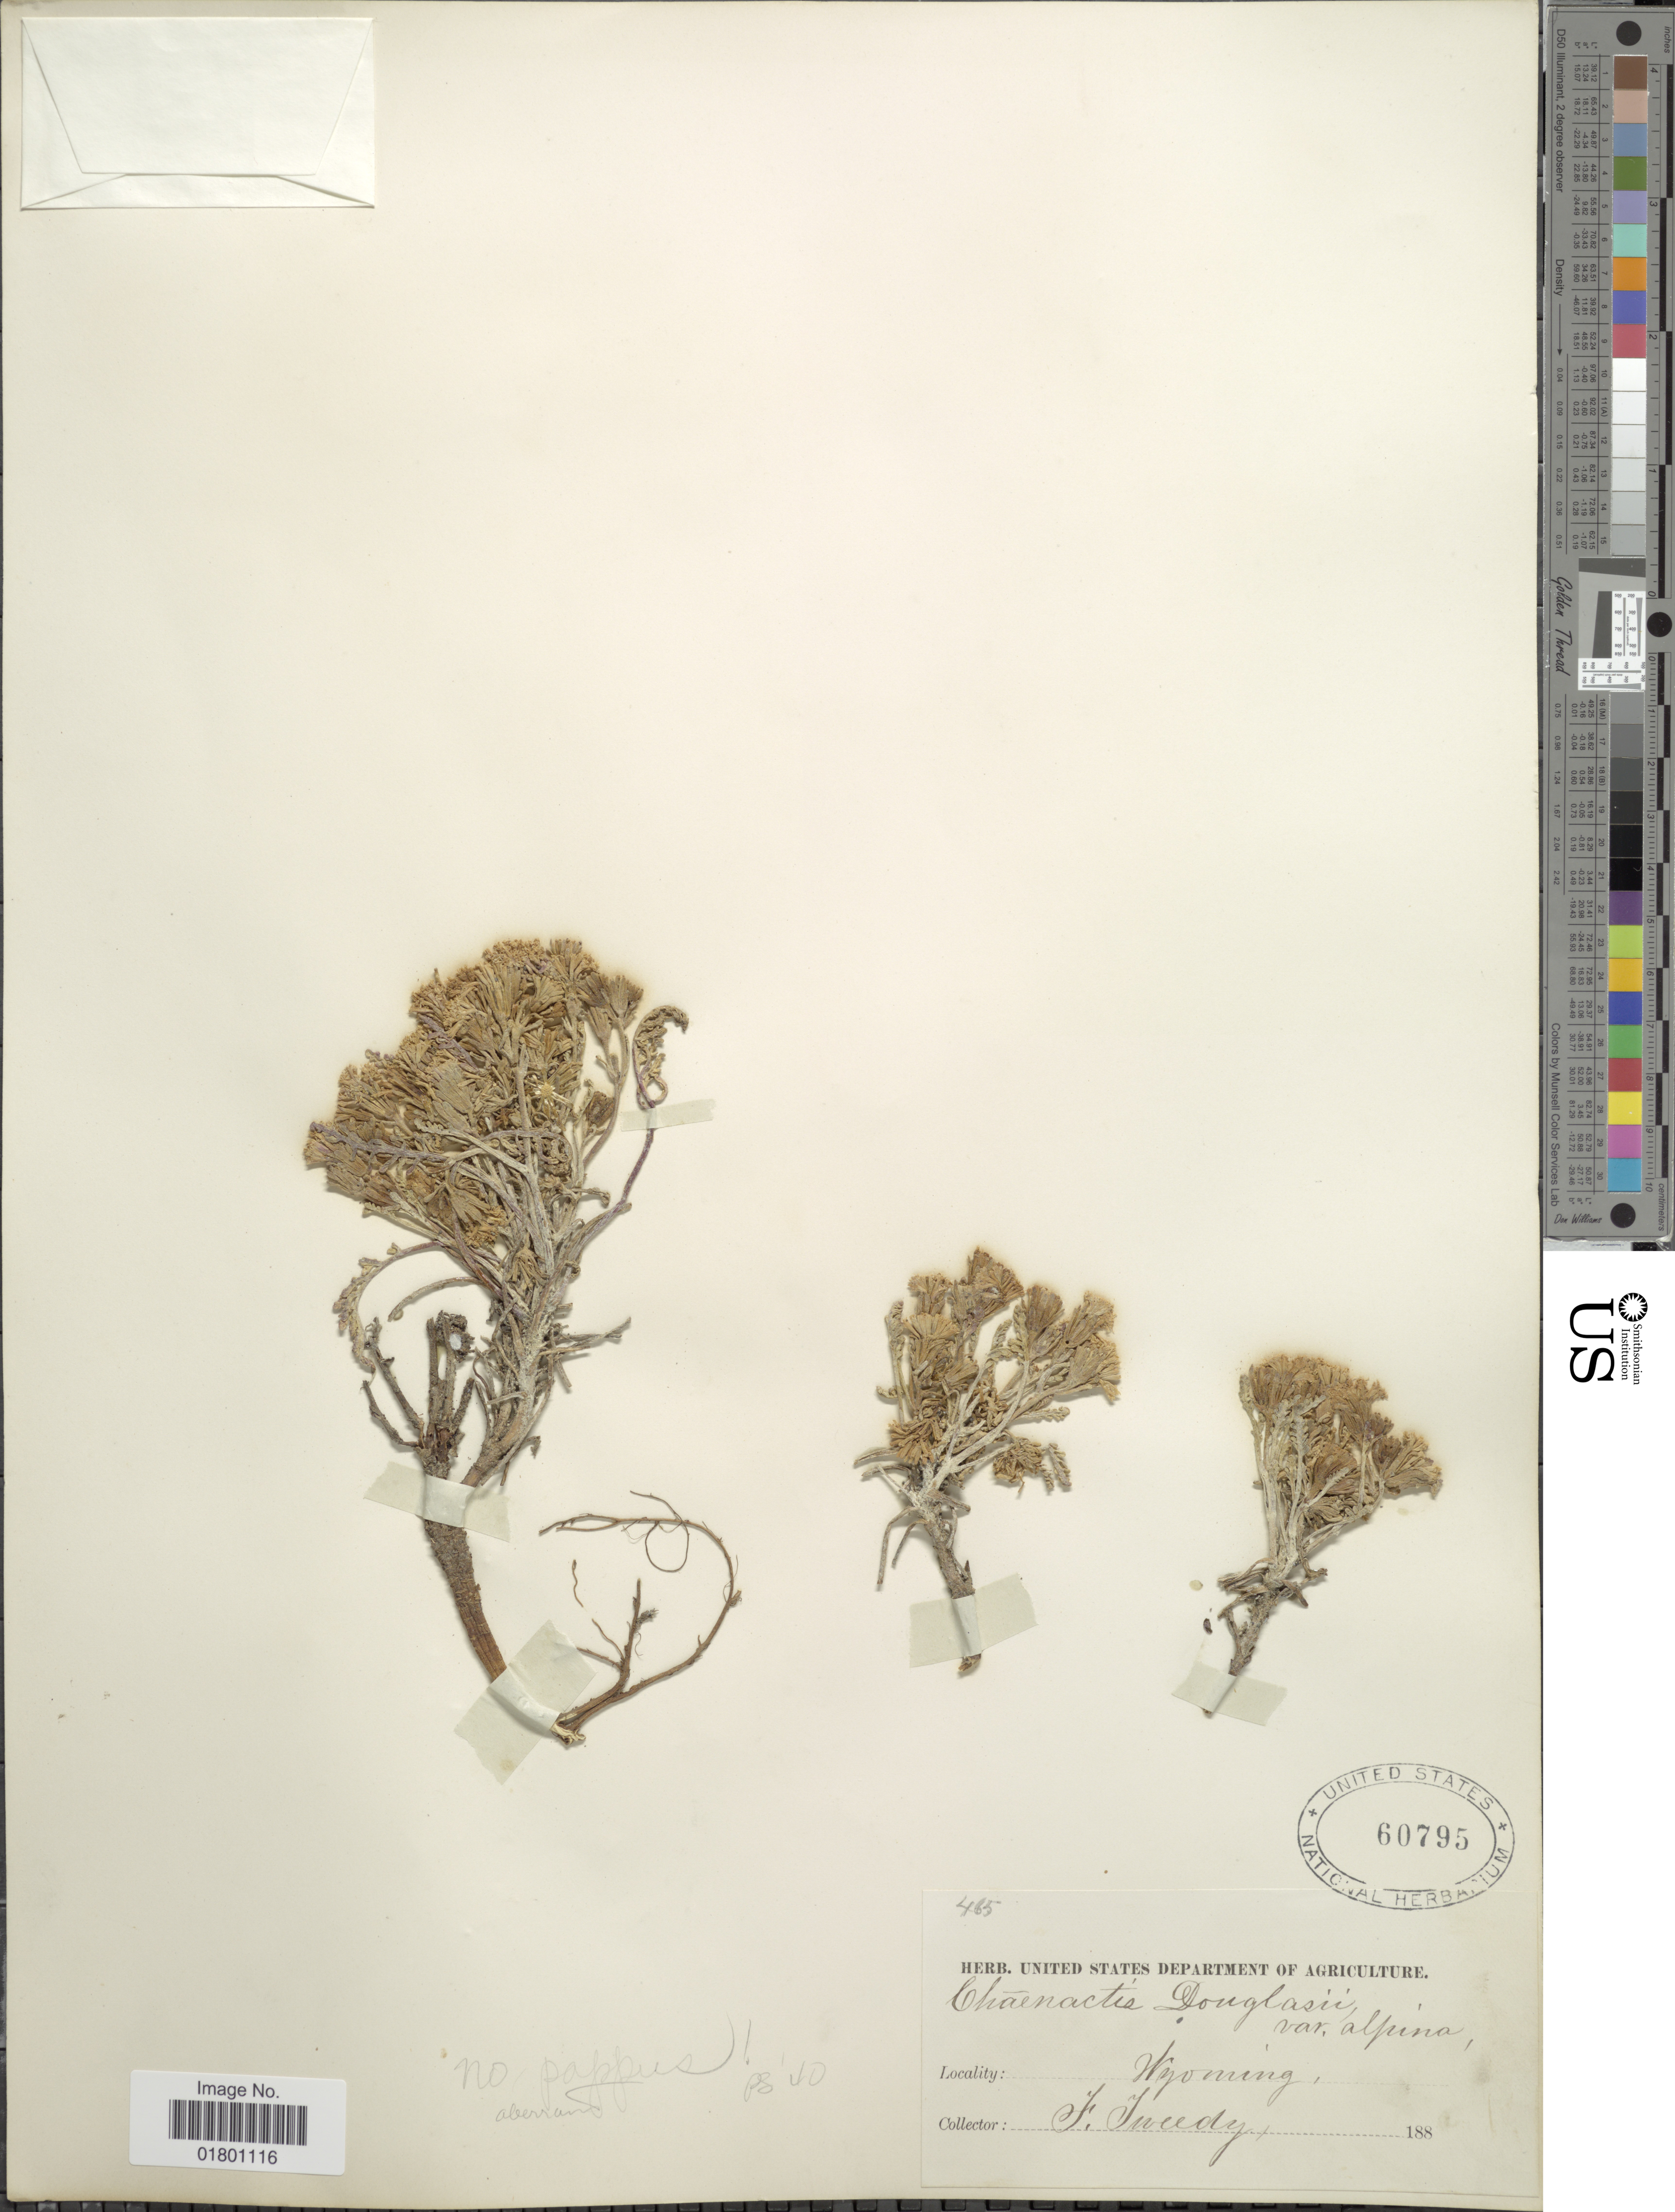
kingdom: Plantae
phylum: Tracheophyta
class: Magnoliopsida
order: Asterales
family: Asteraceae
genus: Chaenactis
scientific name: Chaenactis douglasii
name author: Hook. & Arn.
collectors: F. Tweedy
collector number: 465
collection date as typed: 188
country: United States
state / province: Wyoming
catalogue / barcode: US 60795